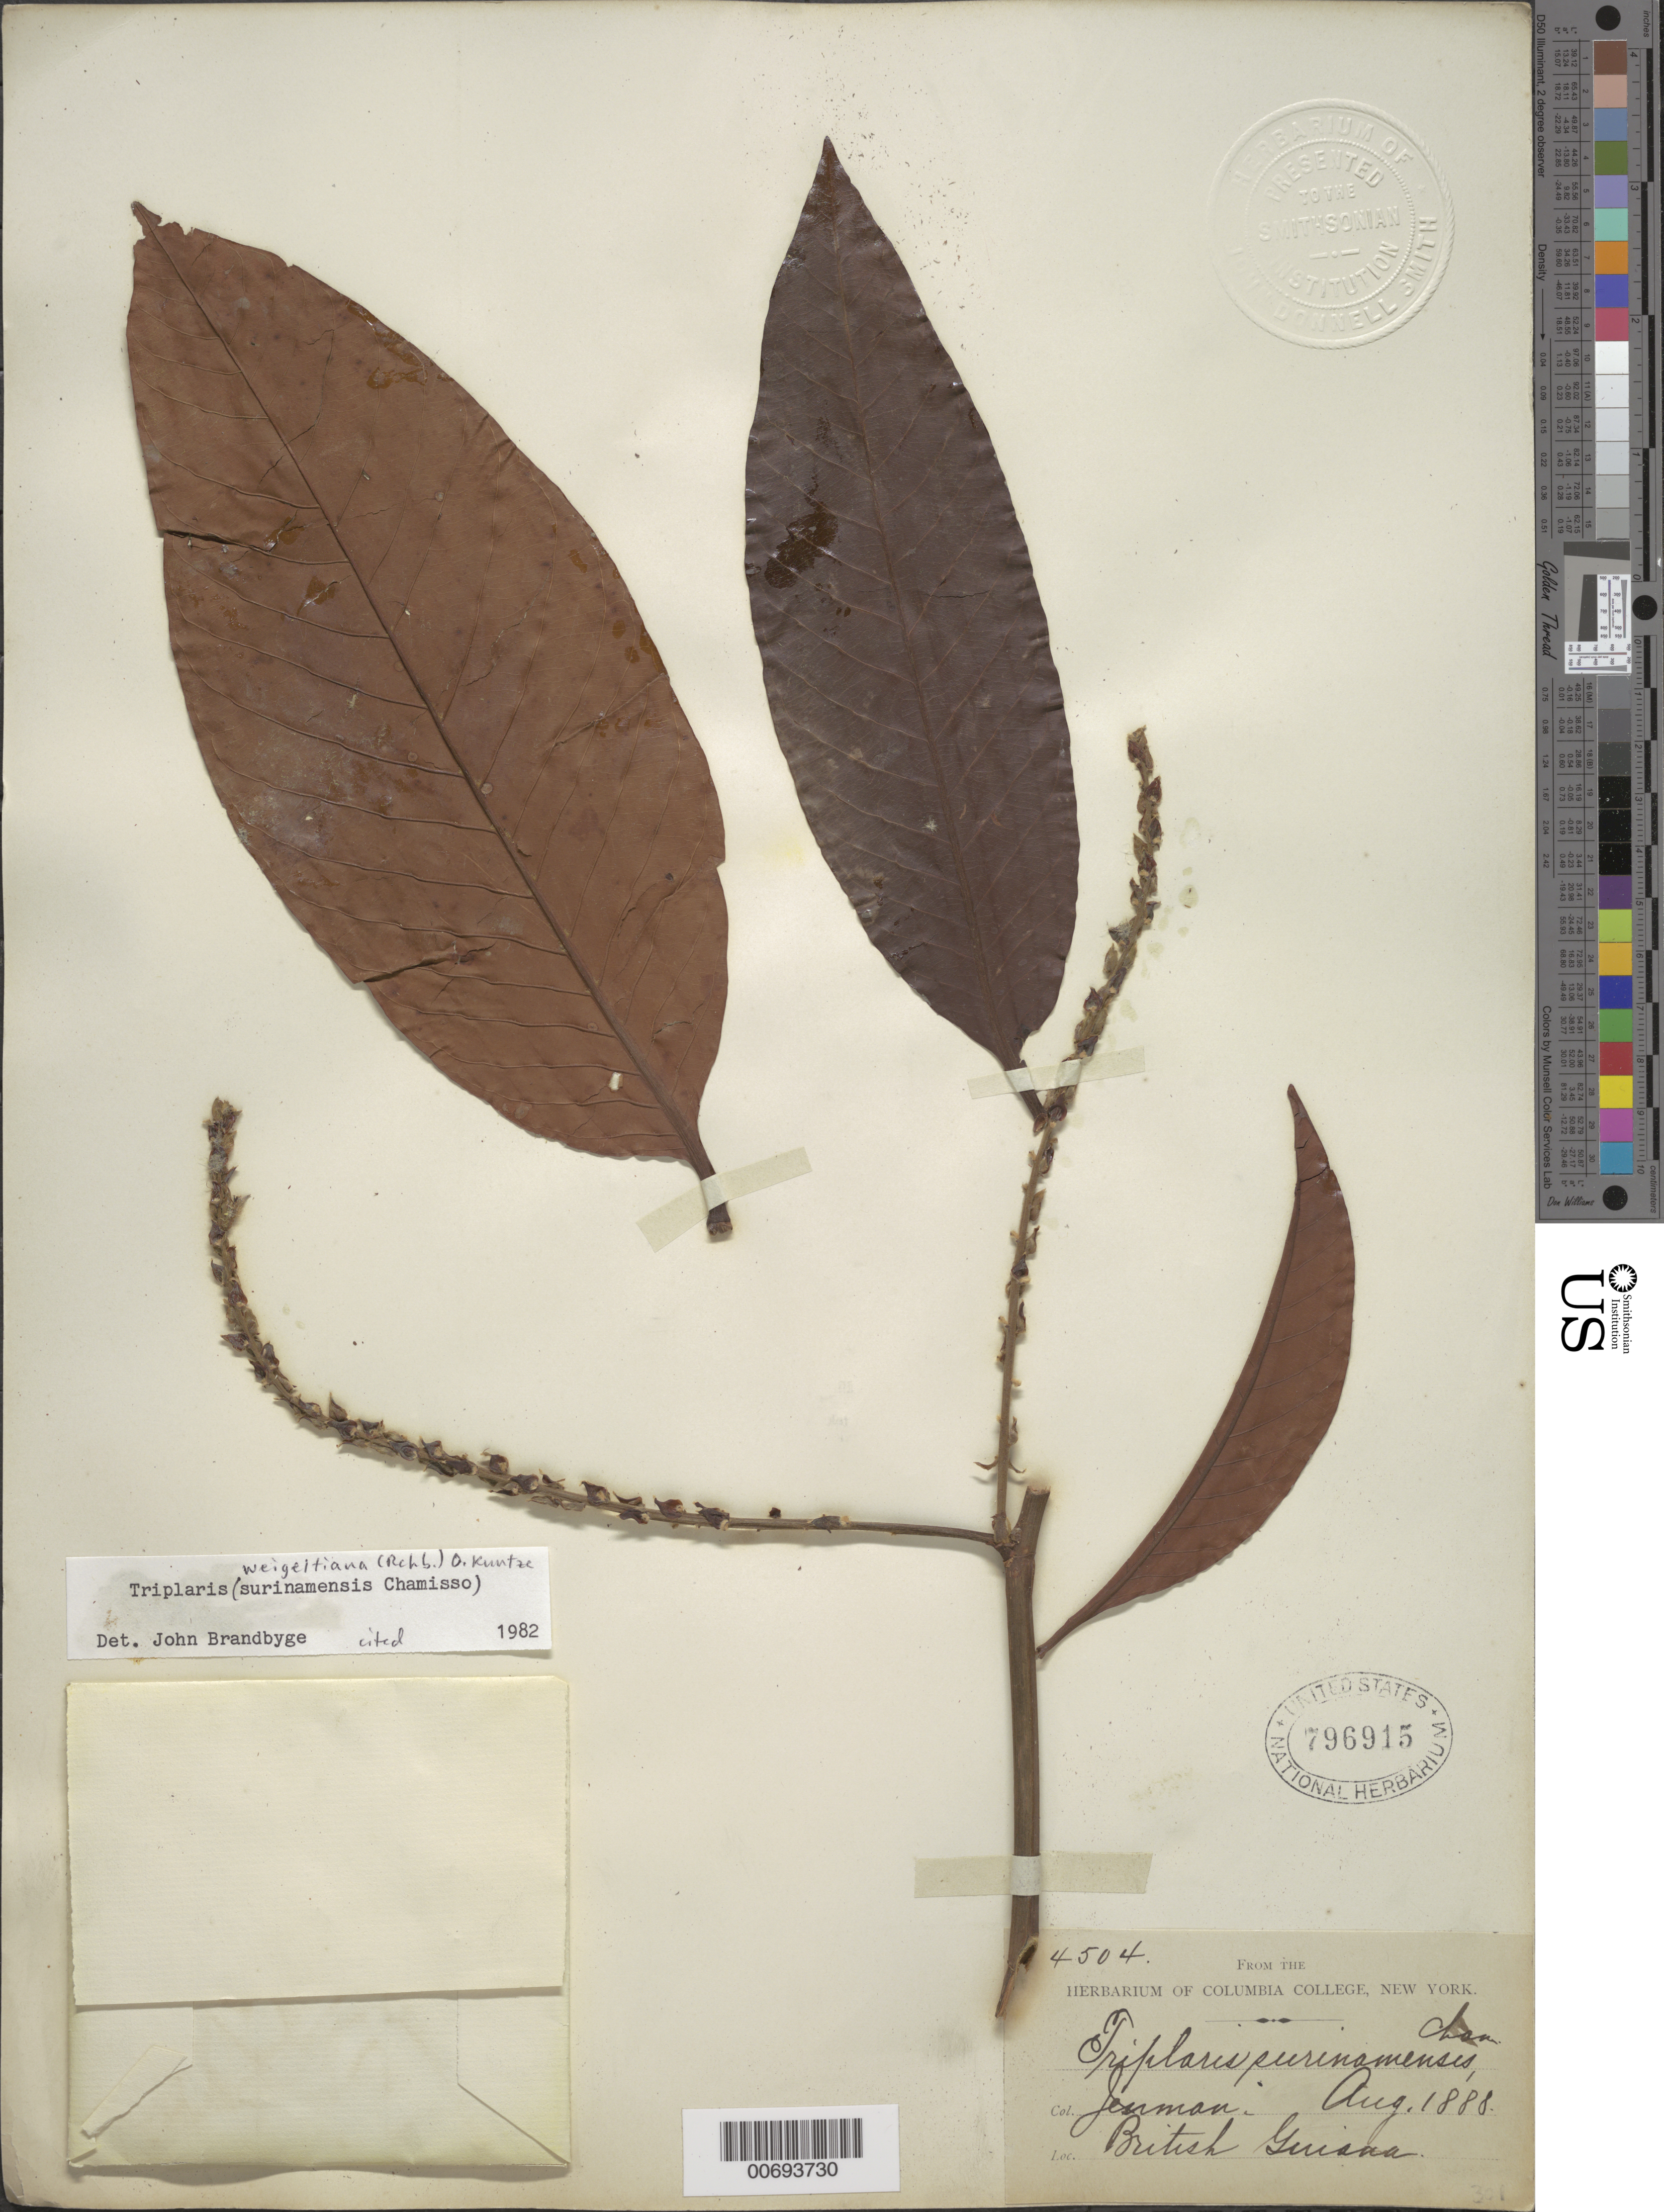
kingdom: Plantae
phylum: Tracheophyta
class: Magnoliopsida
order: Caryophyllales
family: Polygonaceae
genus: Triplaris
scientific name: Triplaris weigeltiana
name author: (Rchb.) Kuntze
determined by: Brandbyge, J.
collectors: G. S. Jenman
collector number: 4504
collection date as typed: August 1888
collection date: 1888-08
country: Guyana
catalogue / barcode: US 796915